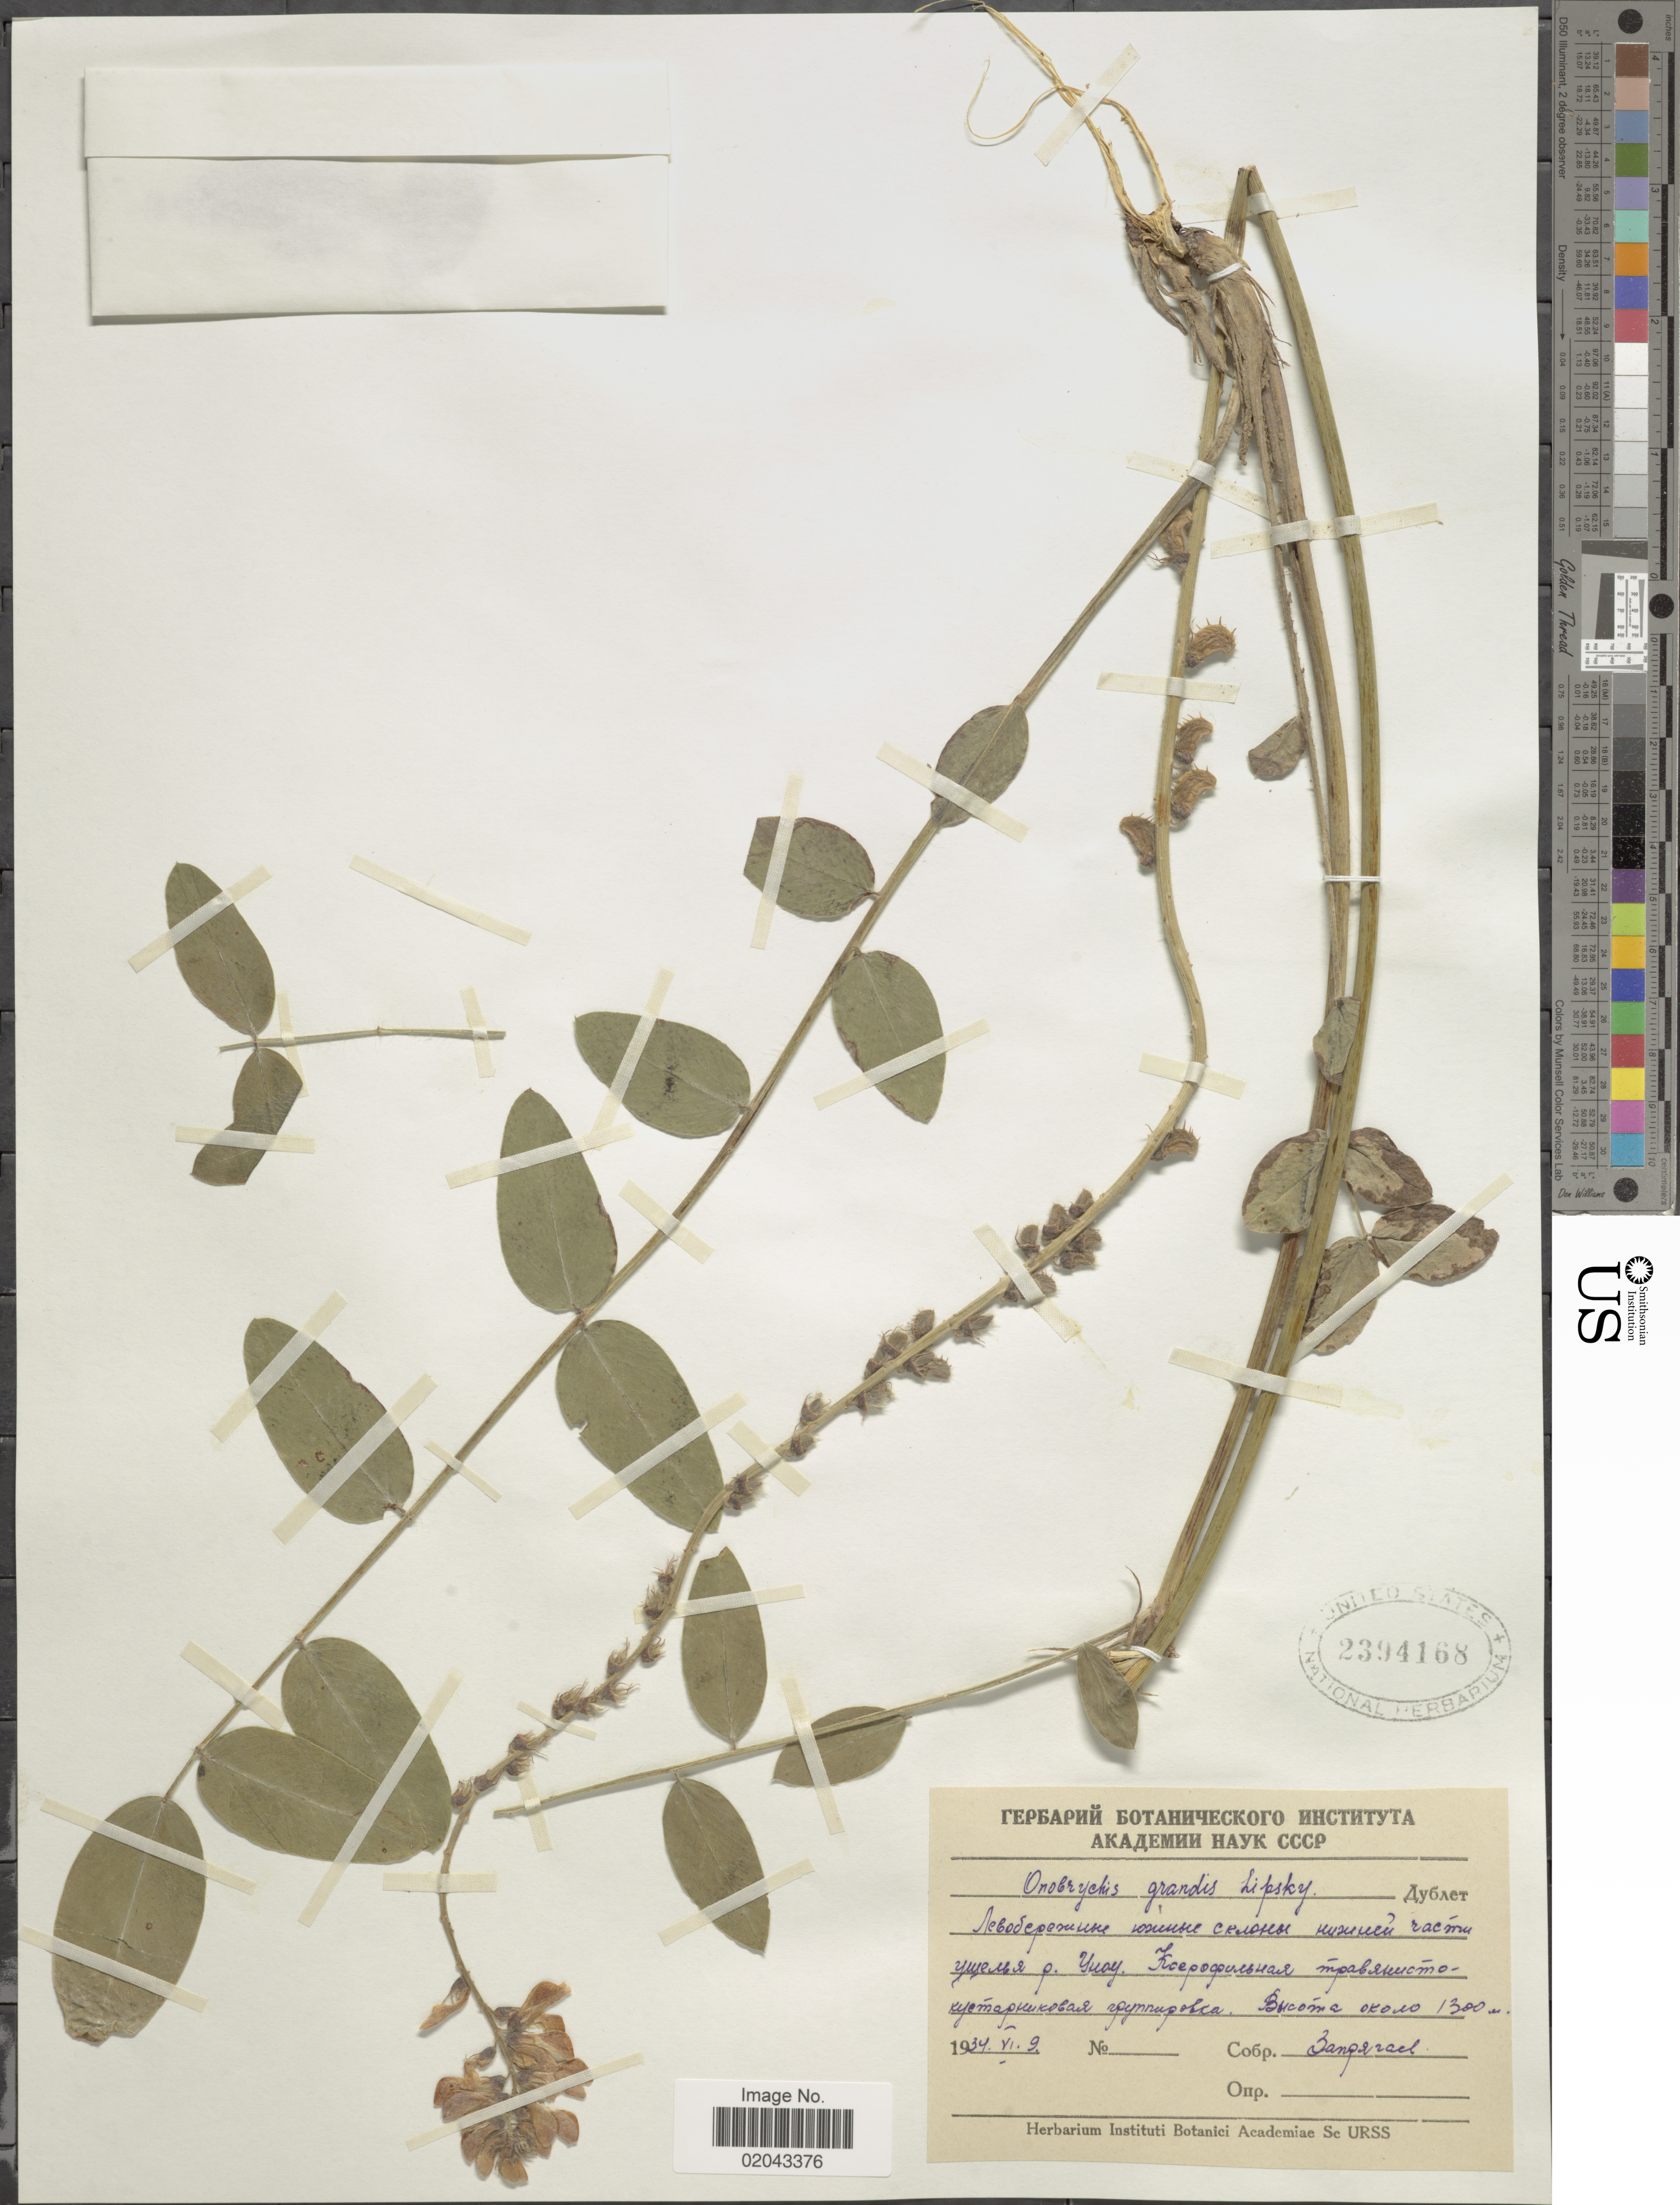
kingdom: Plantae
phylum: Tracheophyta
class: Magnoliopsida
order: Fabales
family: Fabaceae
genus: Onobrychis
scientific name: Onobrychis grandis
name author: Lipsky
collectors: Zapryagaev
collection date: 1934-06-09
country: Russian Federation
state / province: Karelia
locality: Left shore of River Unoy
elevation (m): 1300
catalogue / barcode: US 2394168